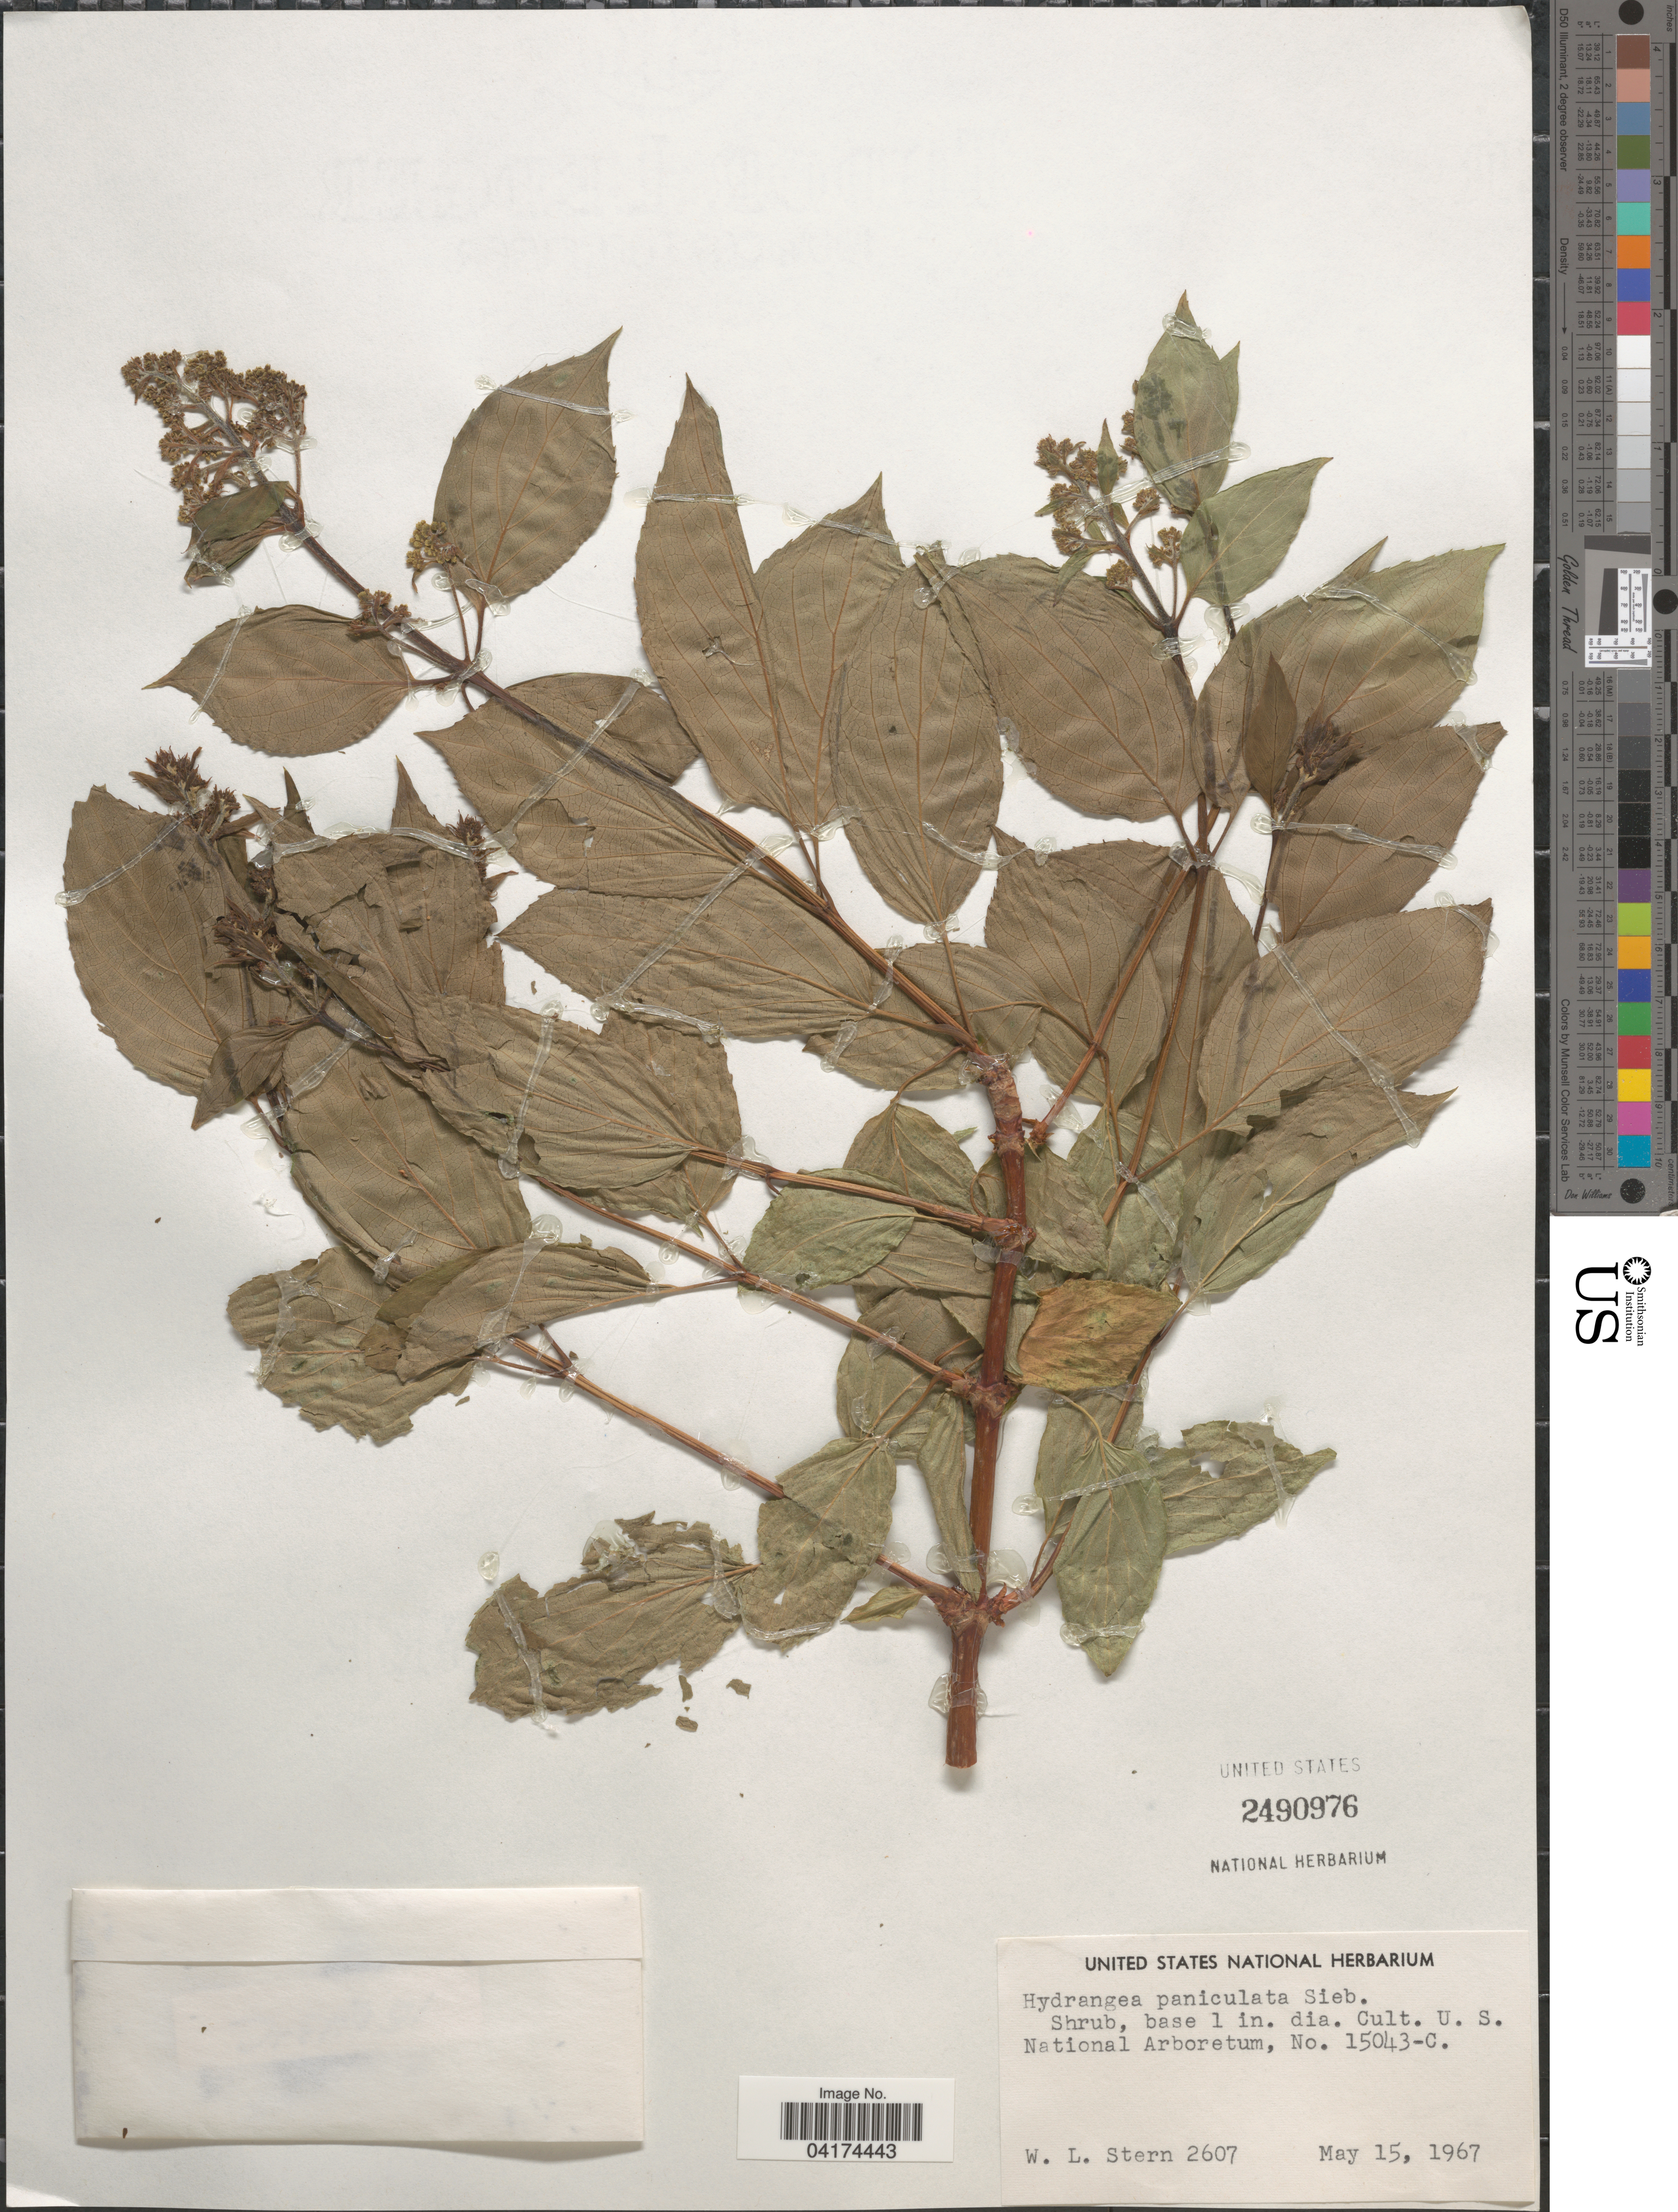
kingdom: Plantae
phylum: Tracheophyta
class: Magnoliopsida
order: Cornales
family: Hydrangeaceae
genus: Hydrangea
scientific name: Hydrangea paniculata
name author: Siebold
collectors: W. L. Stern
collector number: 2607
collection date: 1967-05-15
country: United States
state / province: District of Columbia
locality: U. S. National Arboretum.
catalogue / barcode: US 2490976